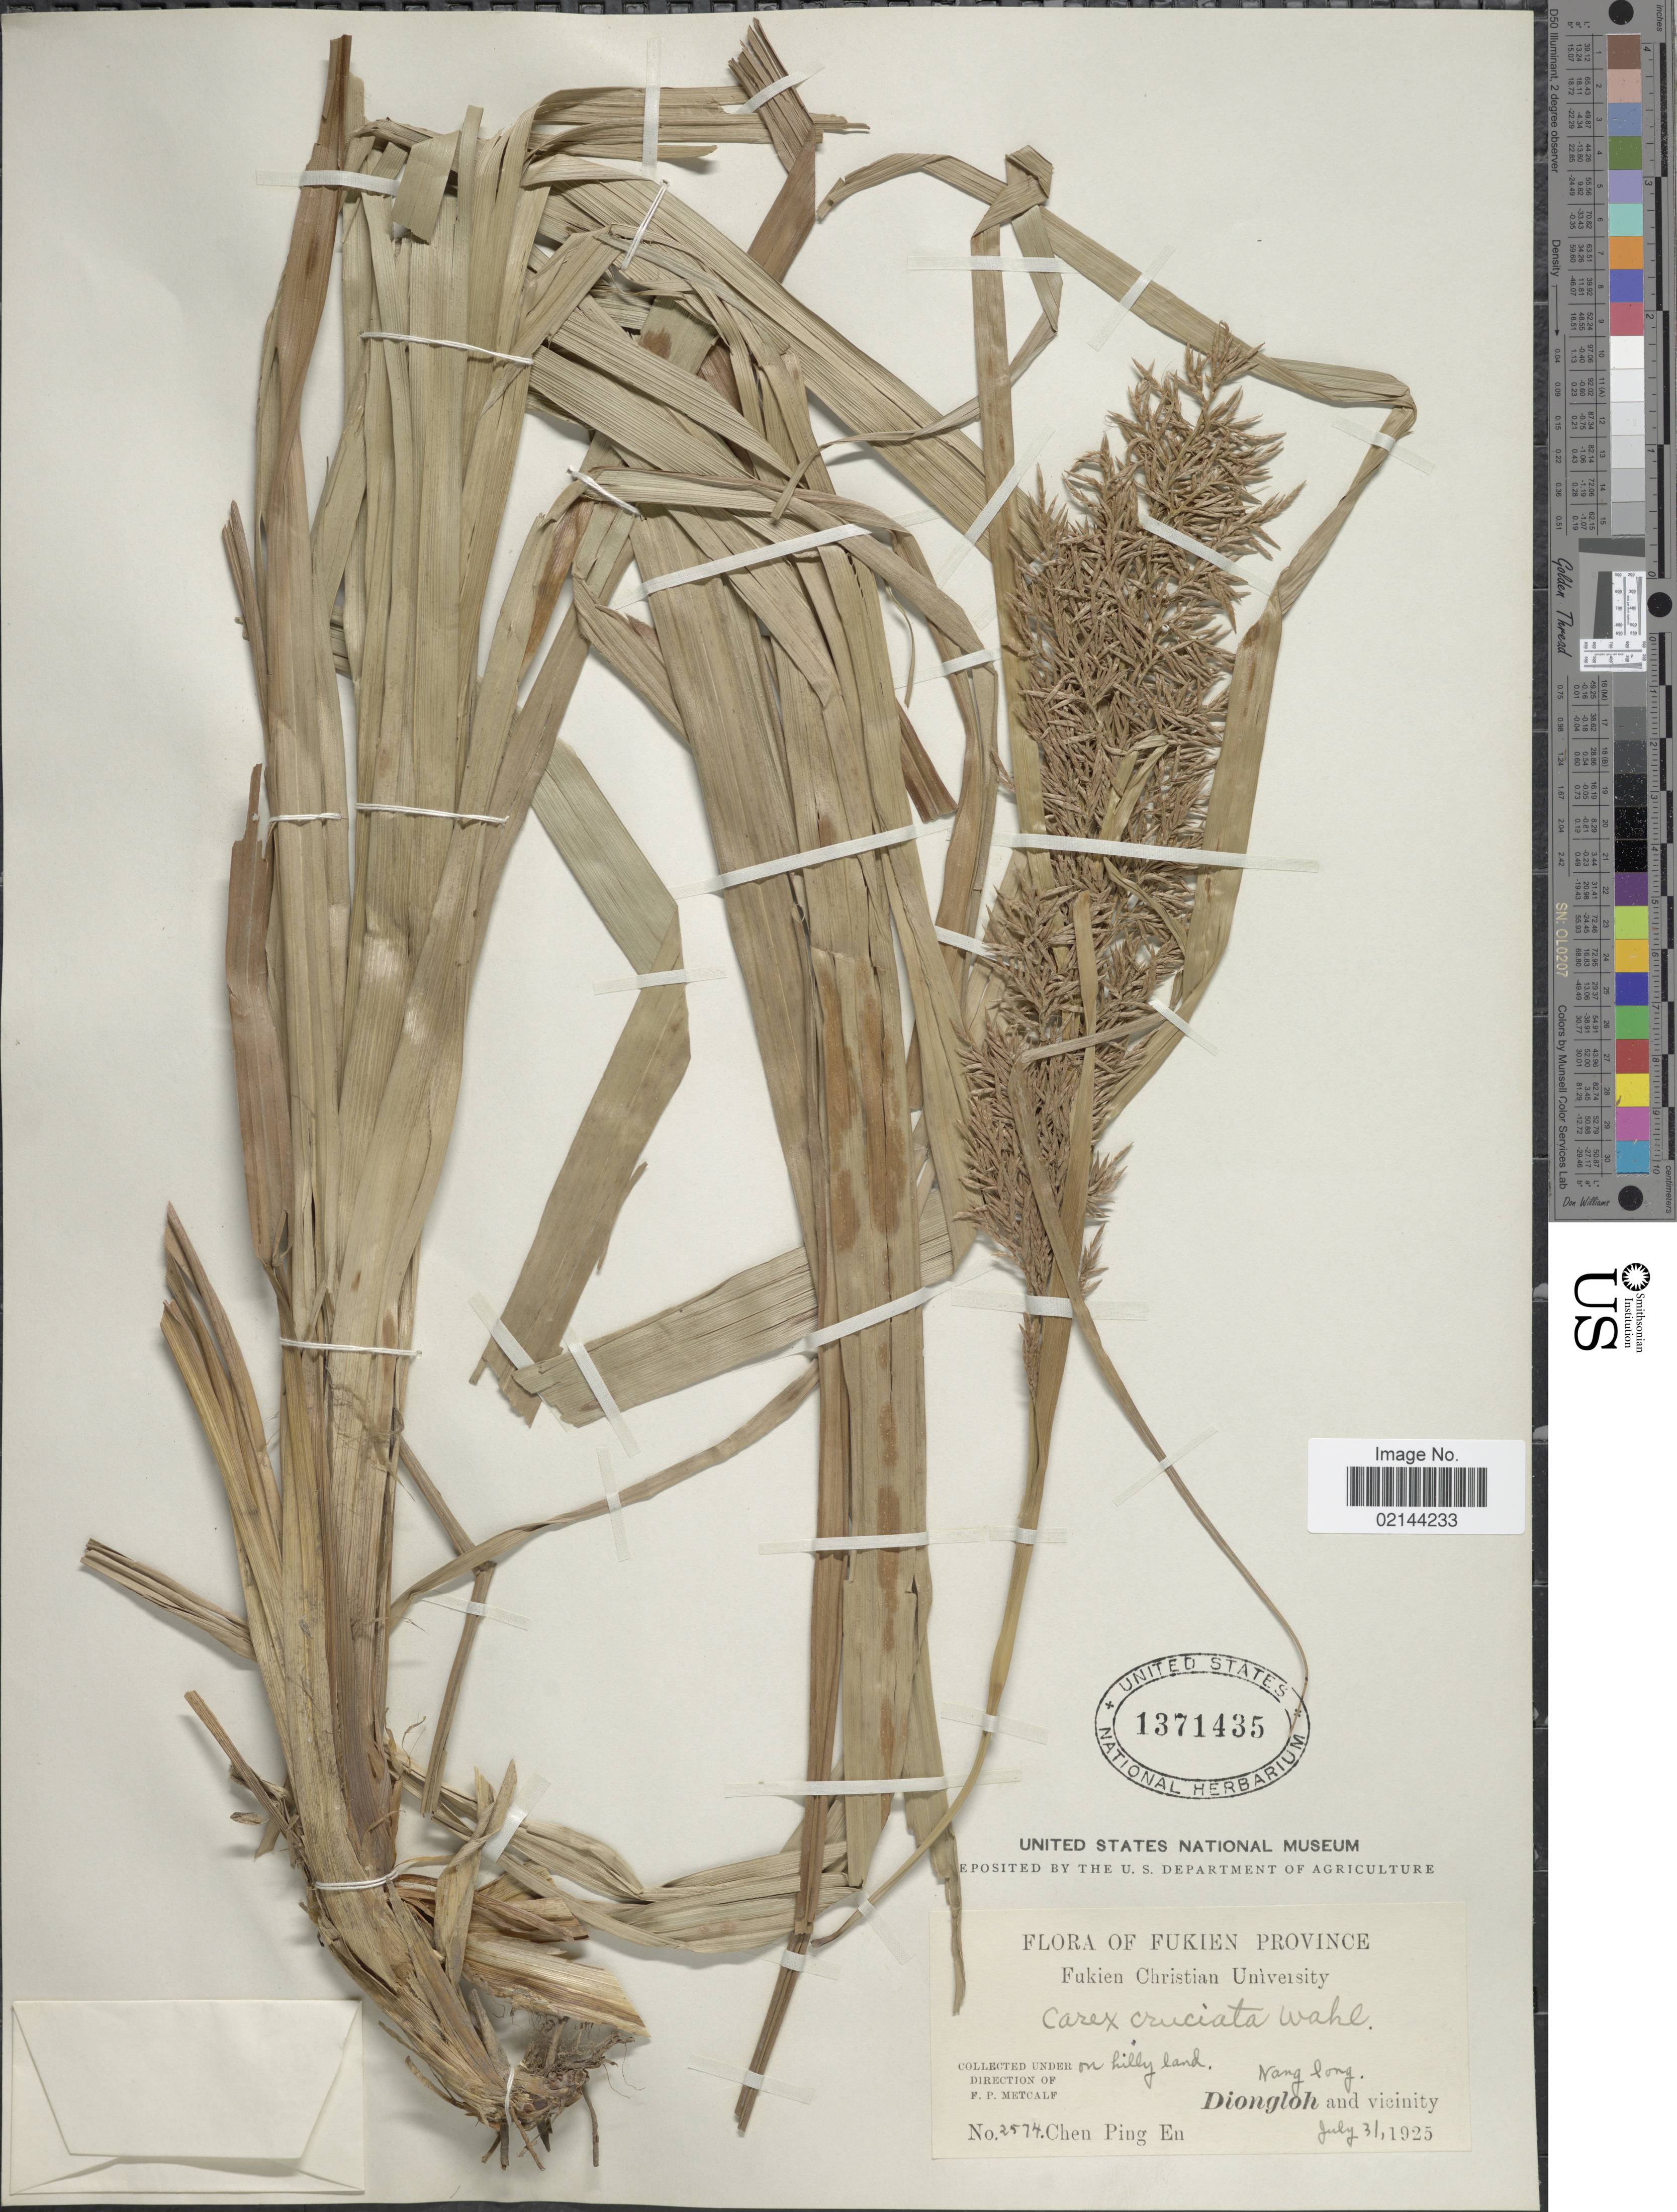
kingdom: Plantae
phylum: Tracheophyta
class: Liliopsida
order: Poales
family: Cyperaceae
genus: Carex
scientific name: Carex cruciata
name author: Wahlenb.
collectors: C. Ping En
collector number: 2574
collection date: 1925-07-31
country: China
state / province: Fujian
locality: Fukien Province, Nang long, Diongloh and vicinity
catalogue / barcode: US 1371435